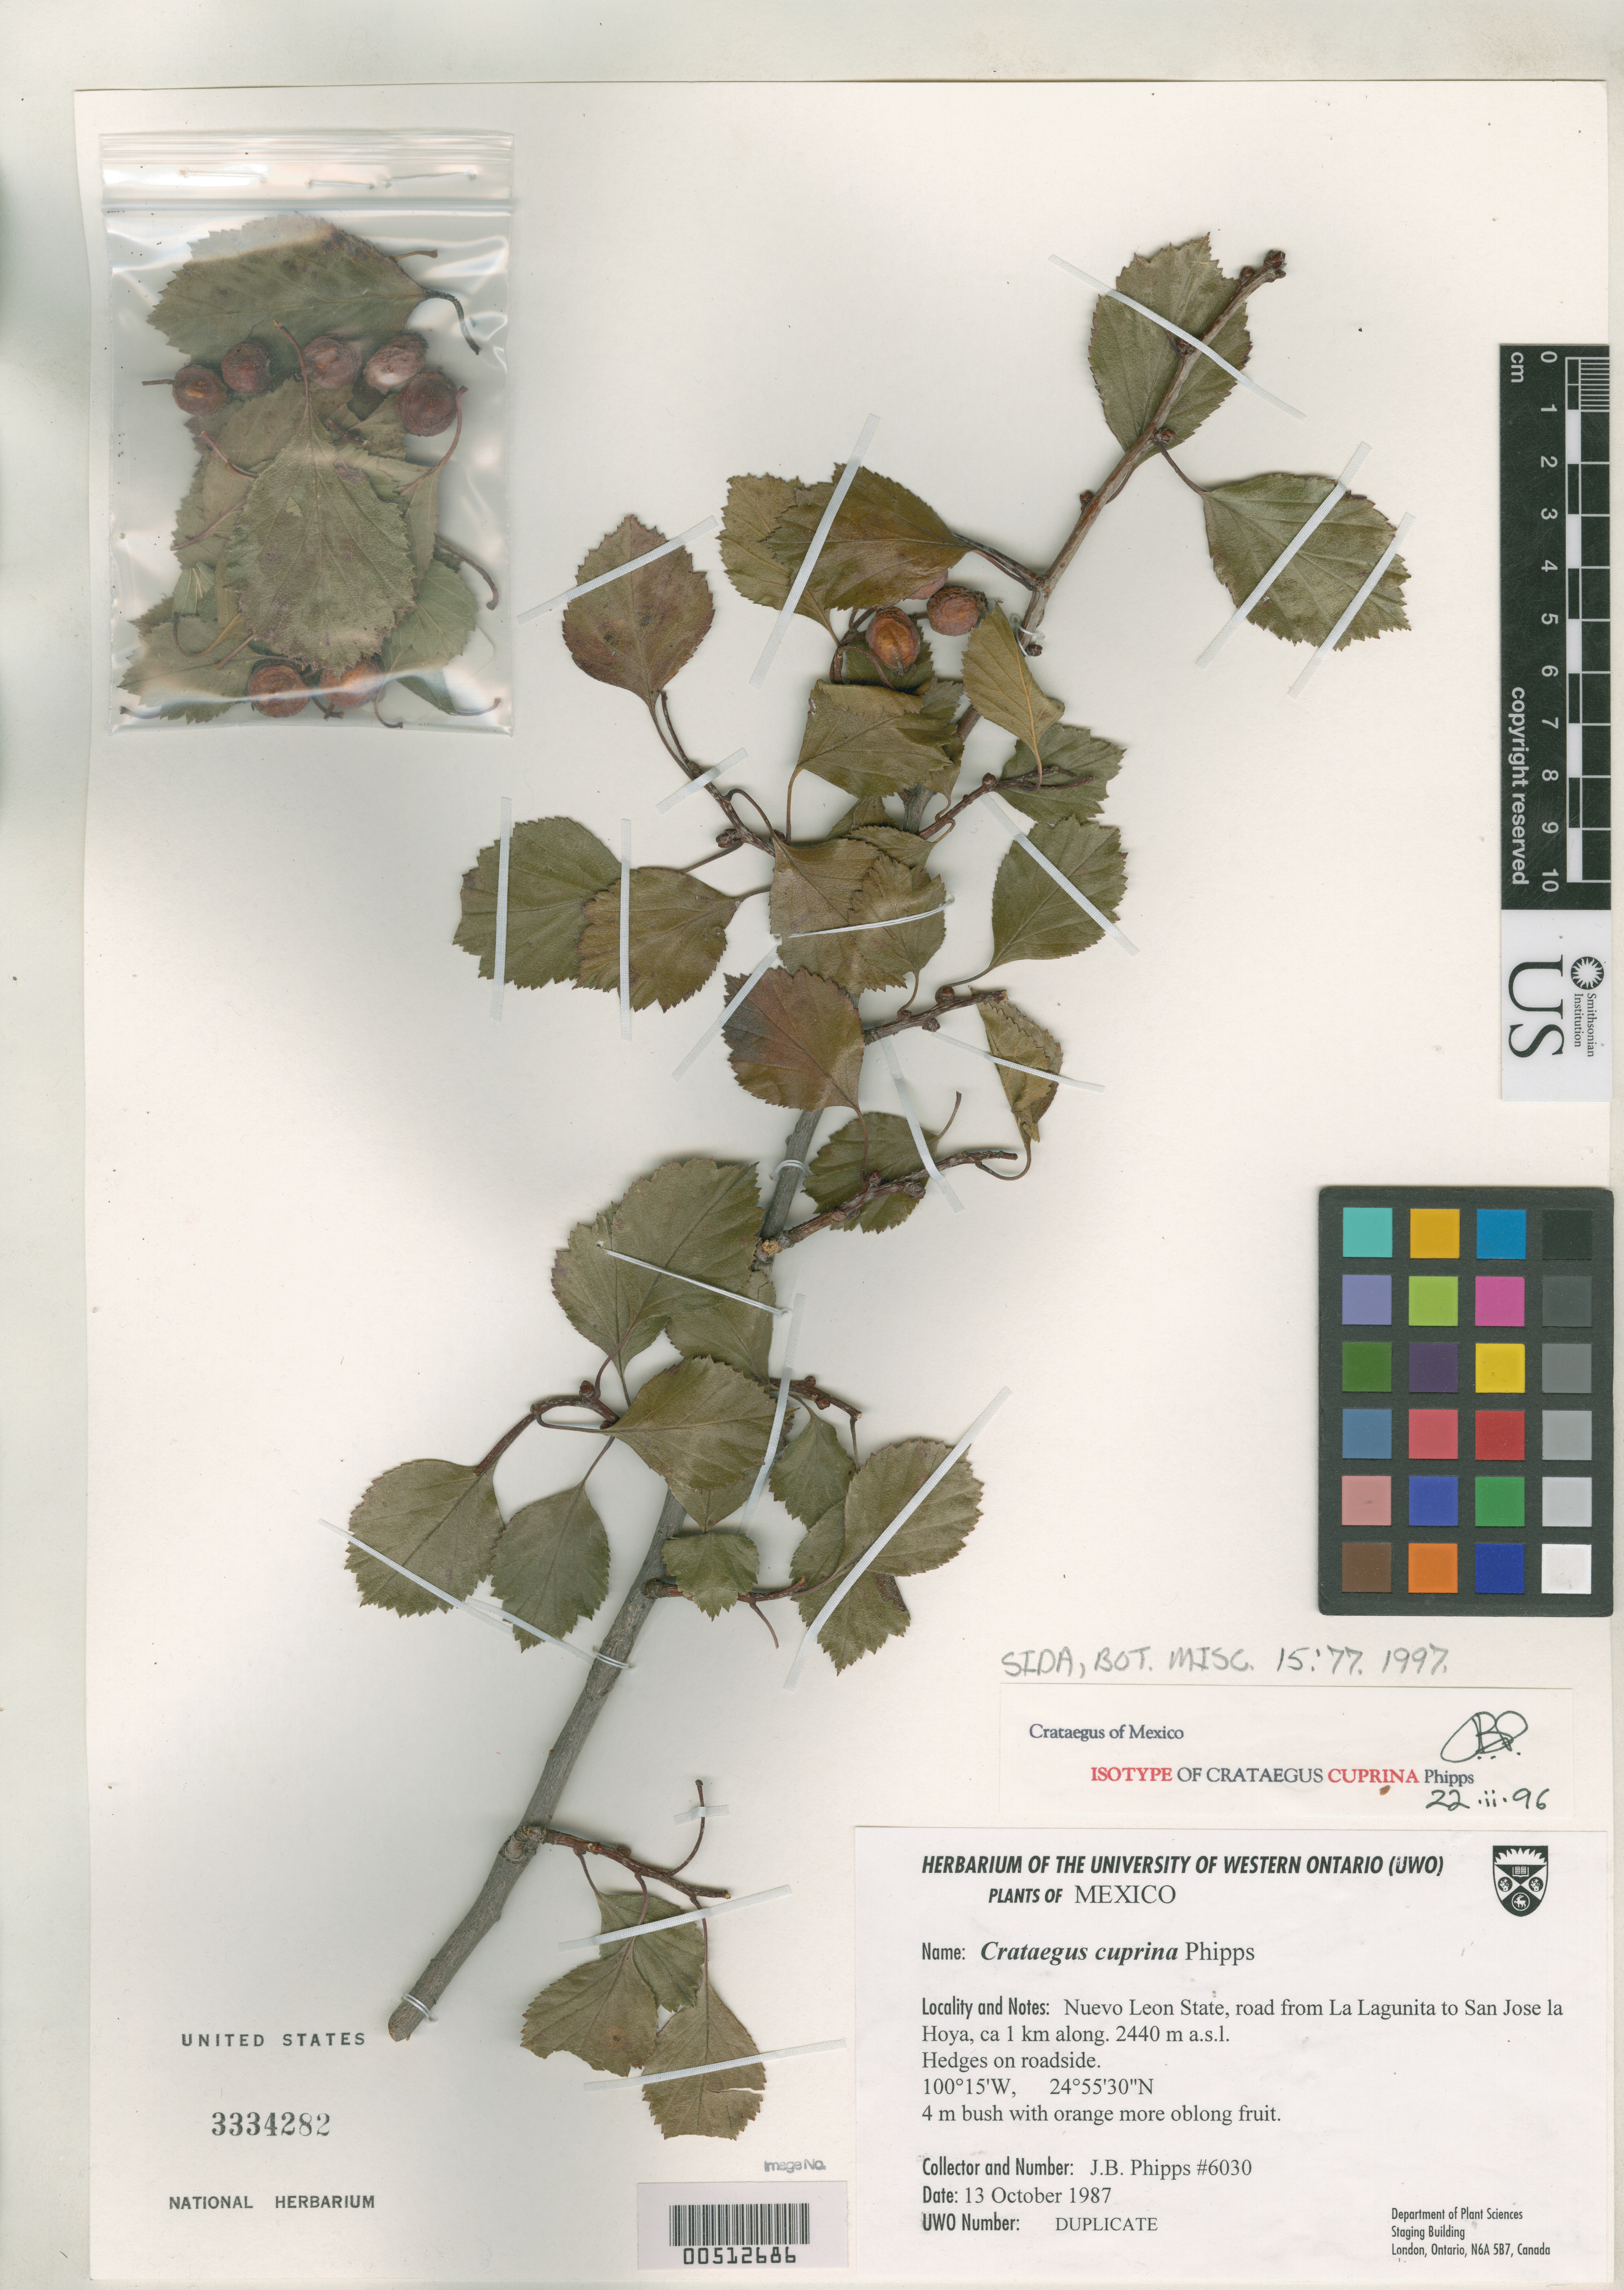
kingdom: Plantae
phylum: Tracheophyta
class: Magnoliopsida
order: Rosales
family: Rosaceae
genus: Crataegus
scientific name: Crataegus cuprina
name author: J.B. Phipps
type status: Isotype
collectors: J. Phipps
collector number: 6030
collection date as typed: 13 Oct 1987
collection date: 1987-10-13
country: Mexico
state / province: Nuevo León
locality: Road from La Lagunita to San Jose La Hoya.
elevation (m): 2440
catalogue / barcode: US 3334282